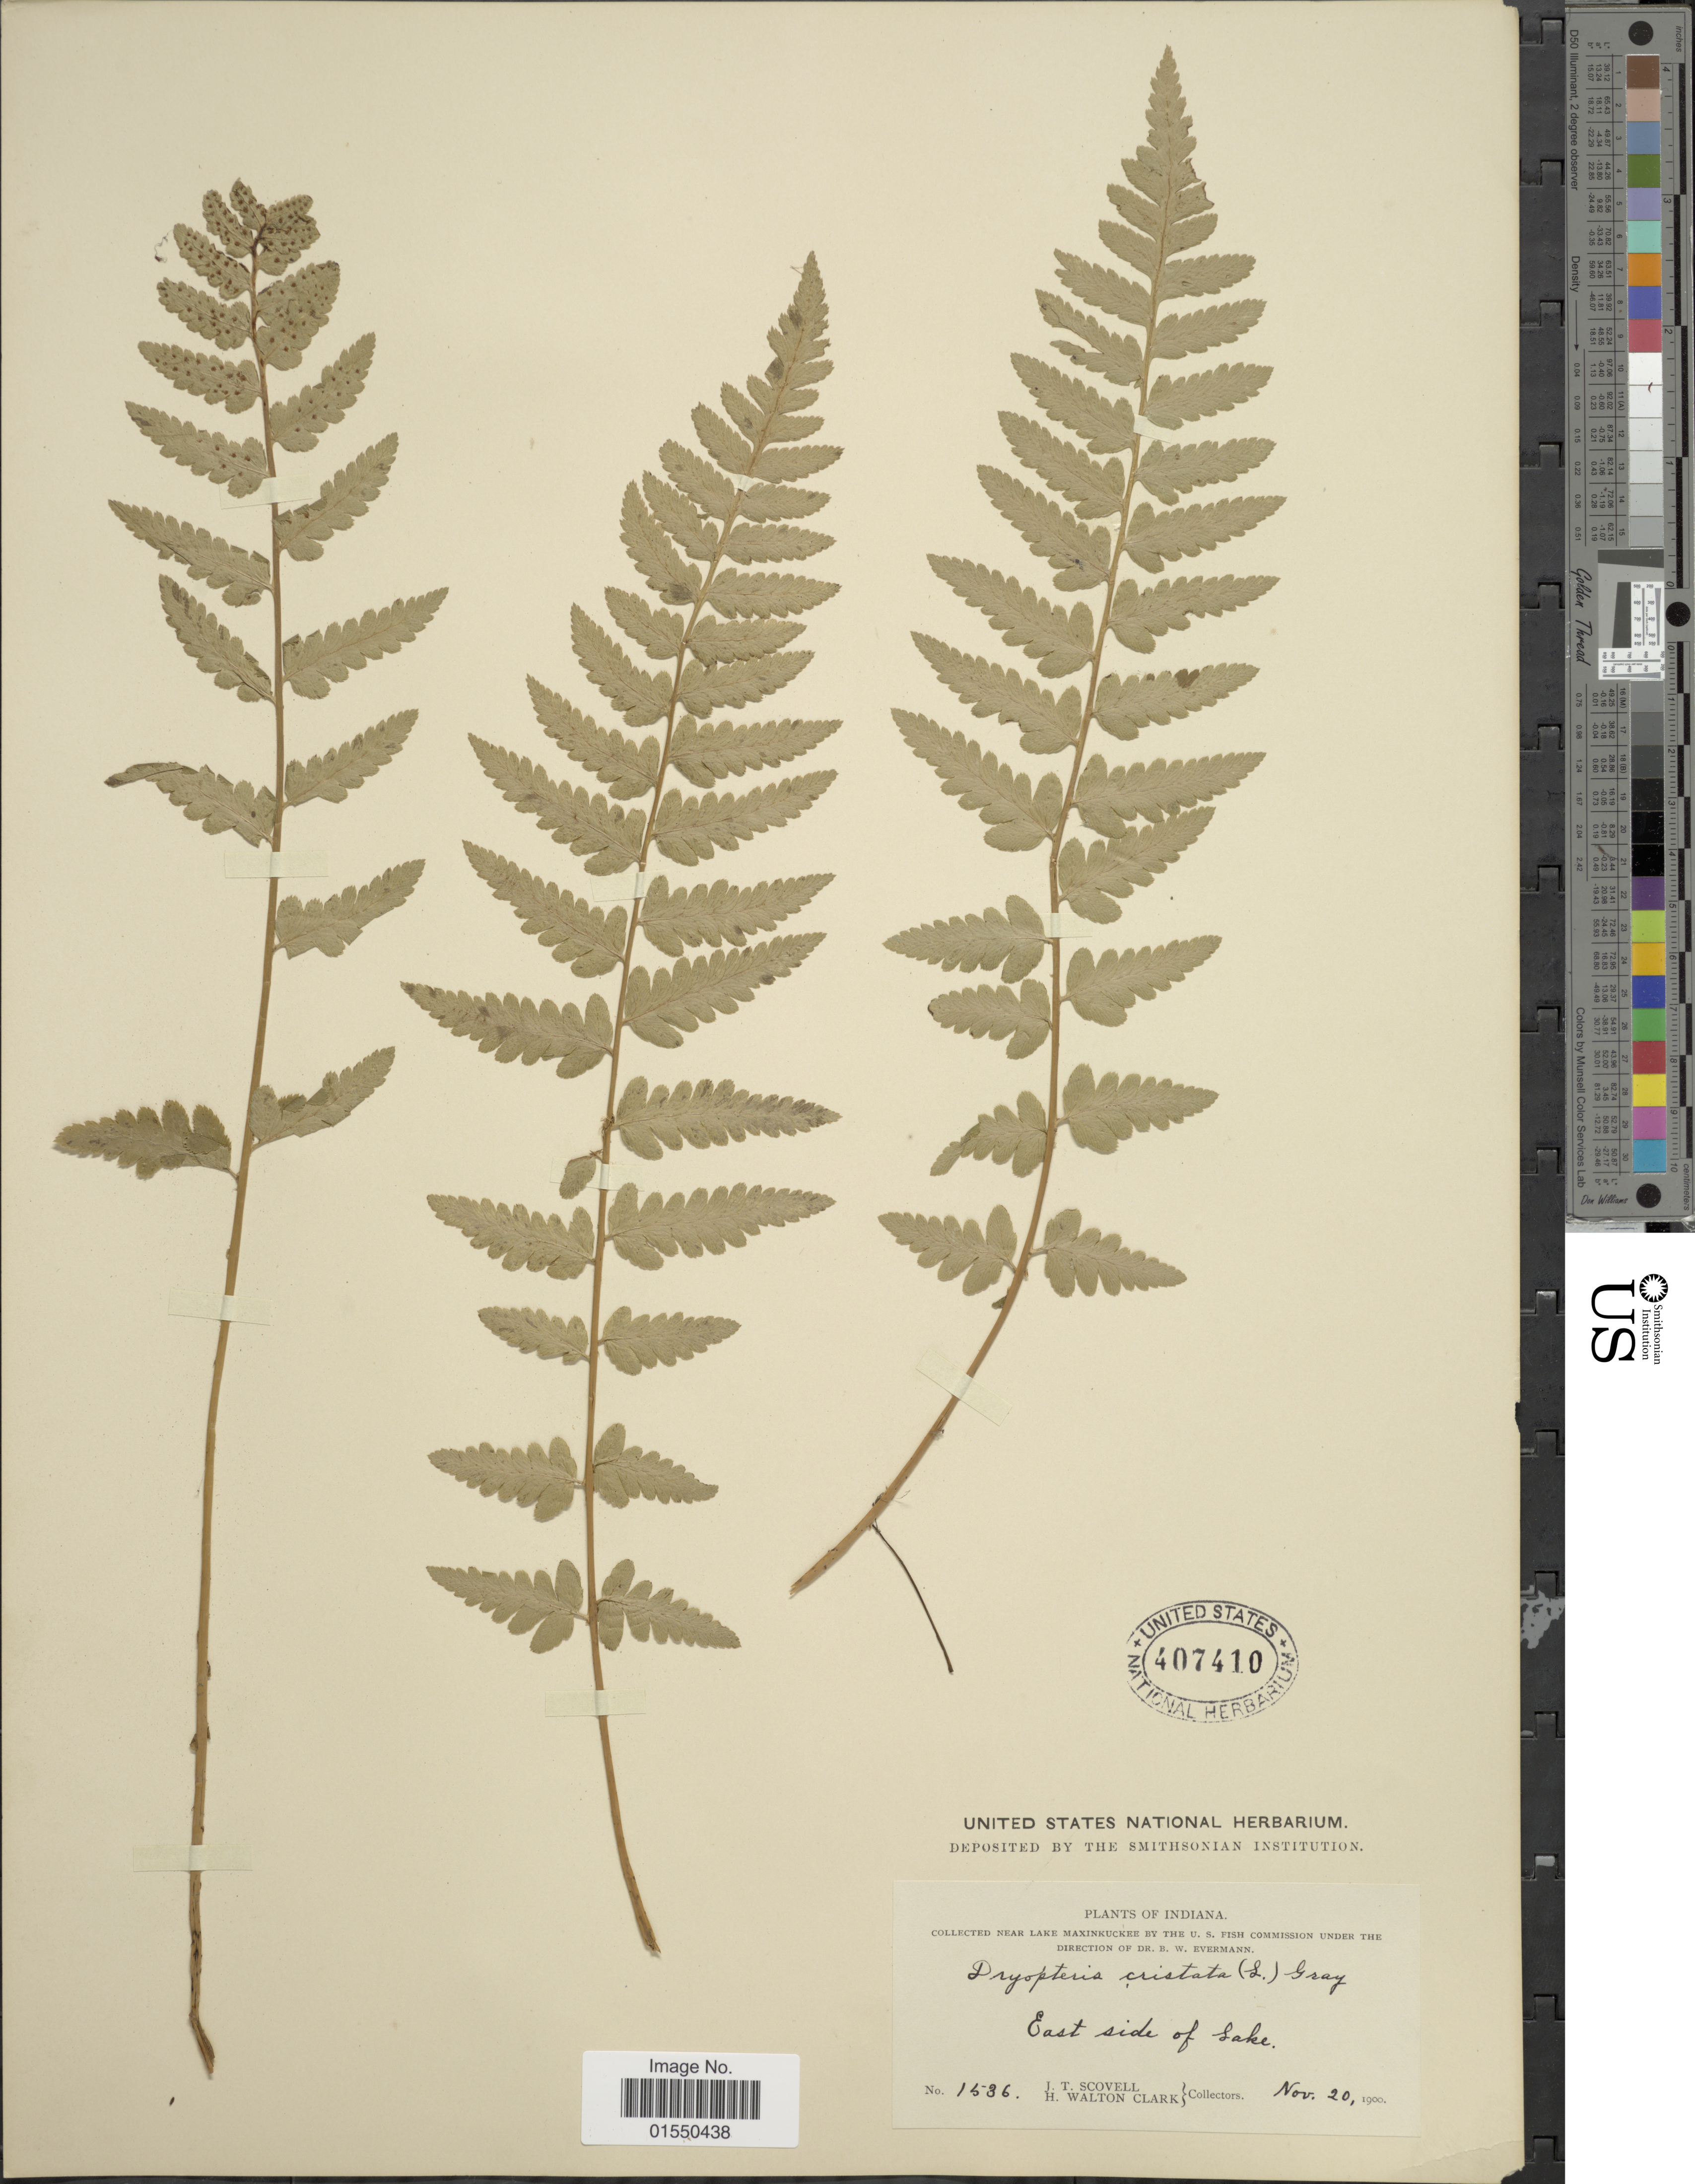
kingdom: Plantae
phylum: Tracheophyta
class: Polypodiopsida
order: Polypodiales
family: Dryopteridaceae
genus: Dryopteris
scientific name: Dryopteris cristata var. spinulosa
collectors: J. T. Scovell & H. W. Clark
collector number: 1586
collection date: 1900-11-20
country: United States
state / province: Indiana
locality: East side of Lake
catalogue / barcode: US 407410